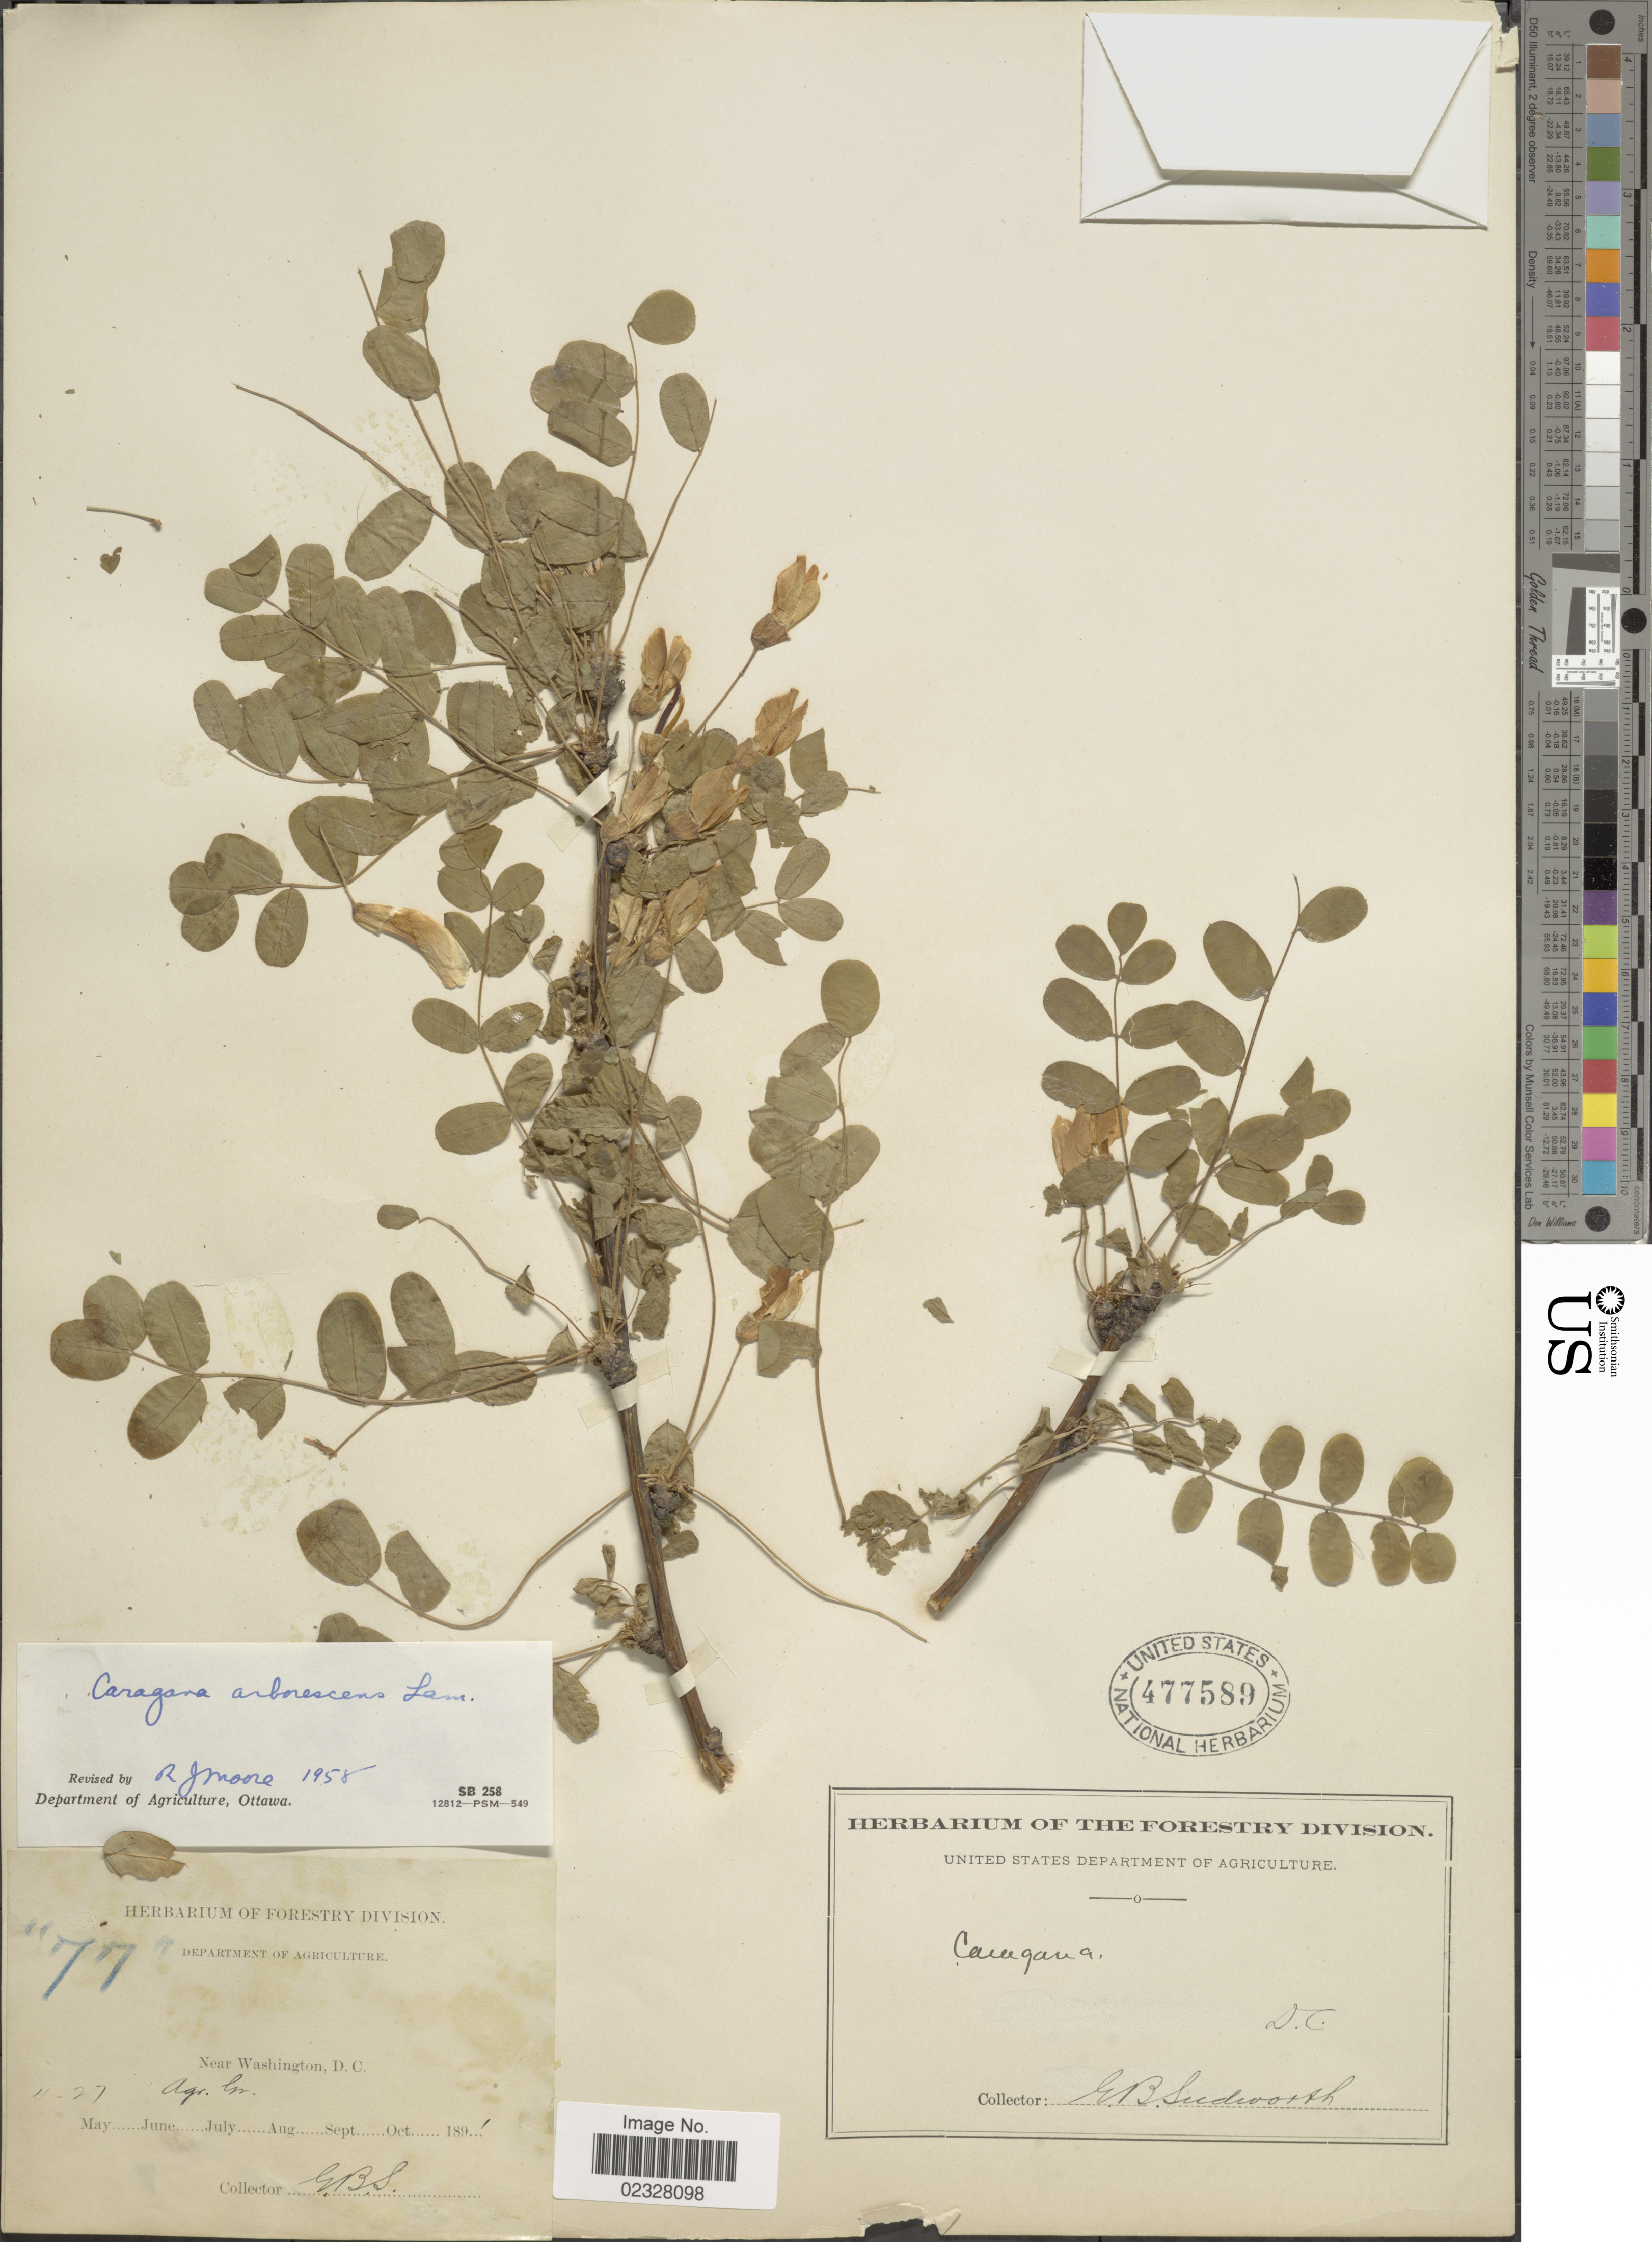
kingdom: Plantae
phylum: Tracheophyta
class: Magnoliopsida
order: Fabales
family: Fabaceae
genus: Caragana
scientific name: Caragana arborescens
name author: Lam.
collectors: G. B. Sudworth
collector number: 77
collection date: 1891-04-27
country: United States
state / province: District of Columbia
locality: Near Washington, D.C.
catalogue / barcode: US 477589